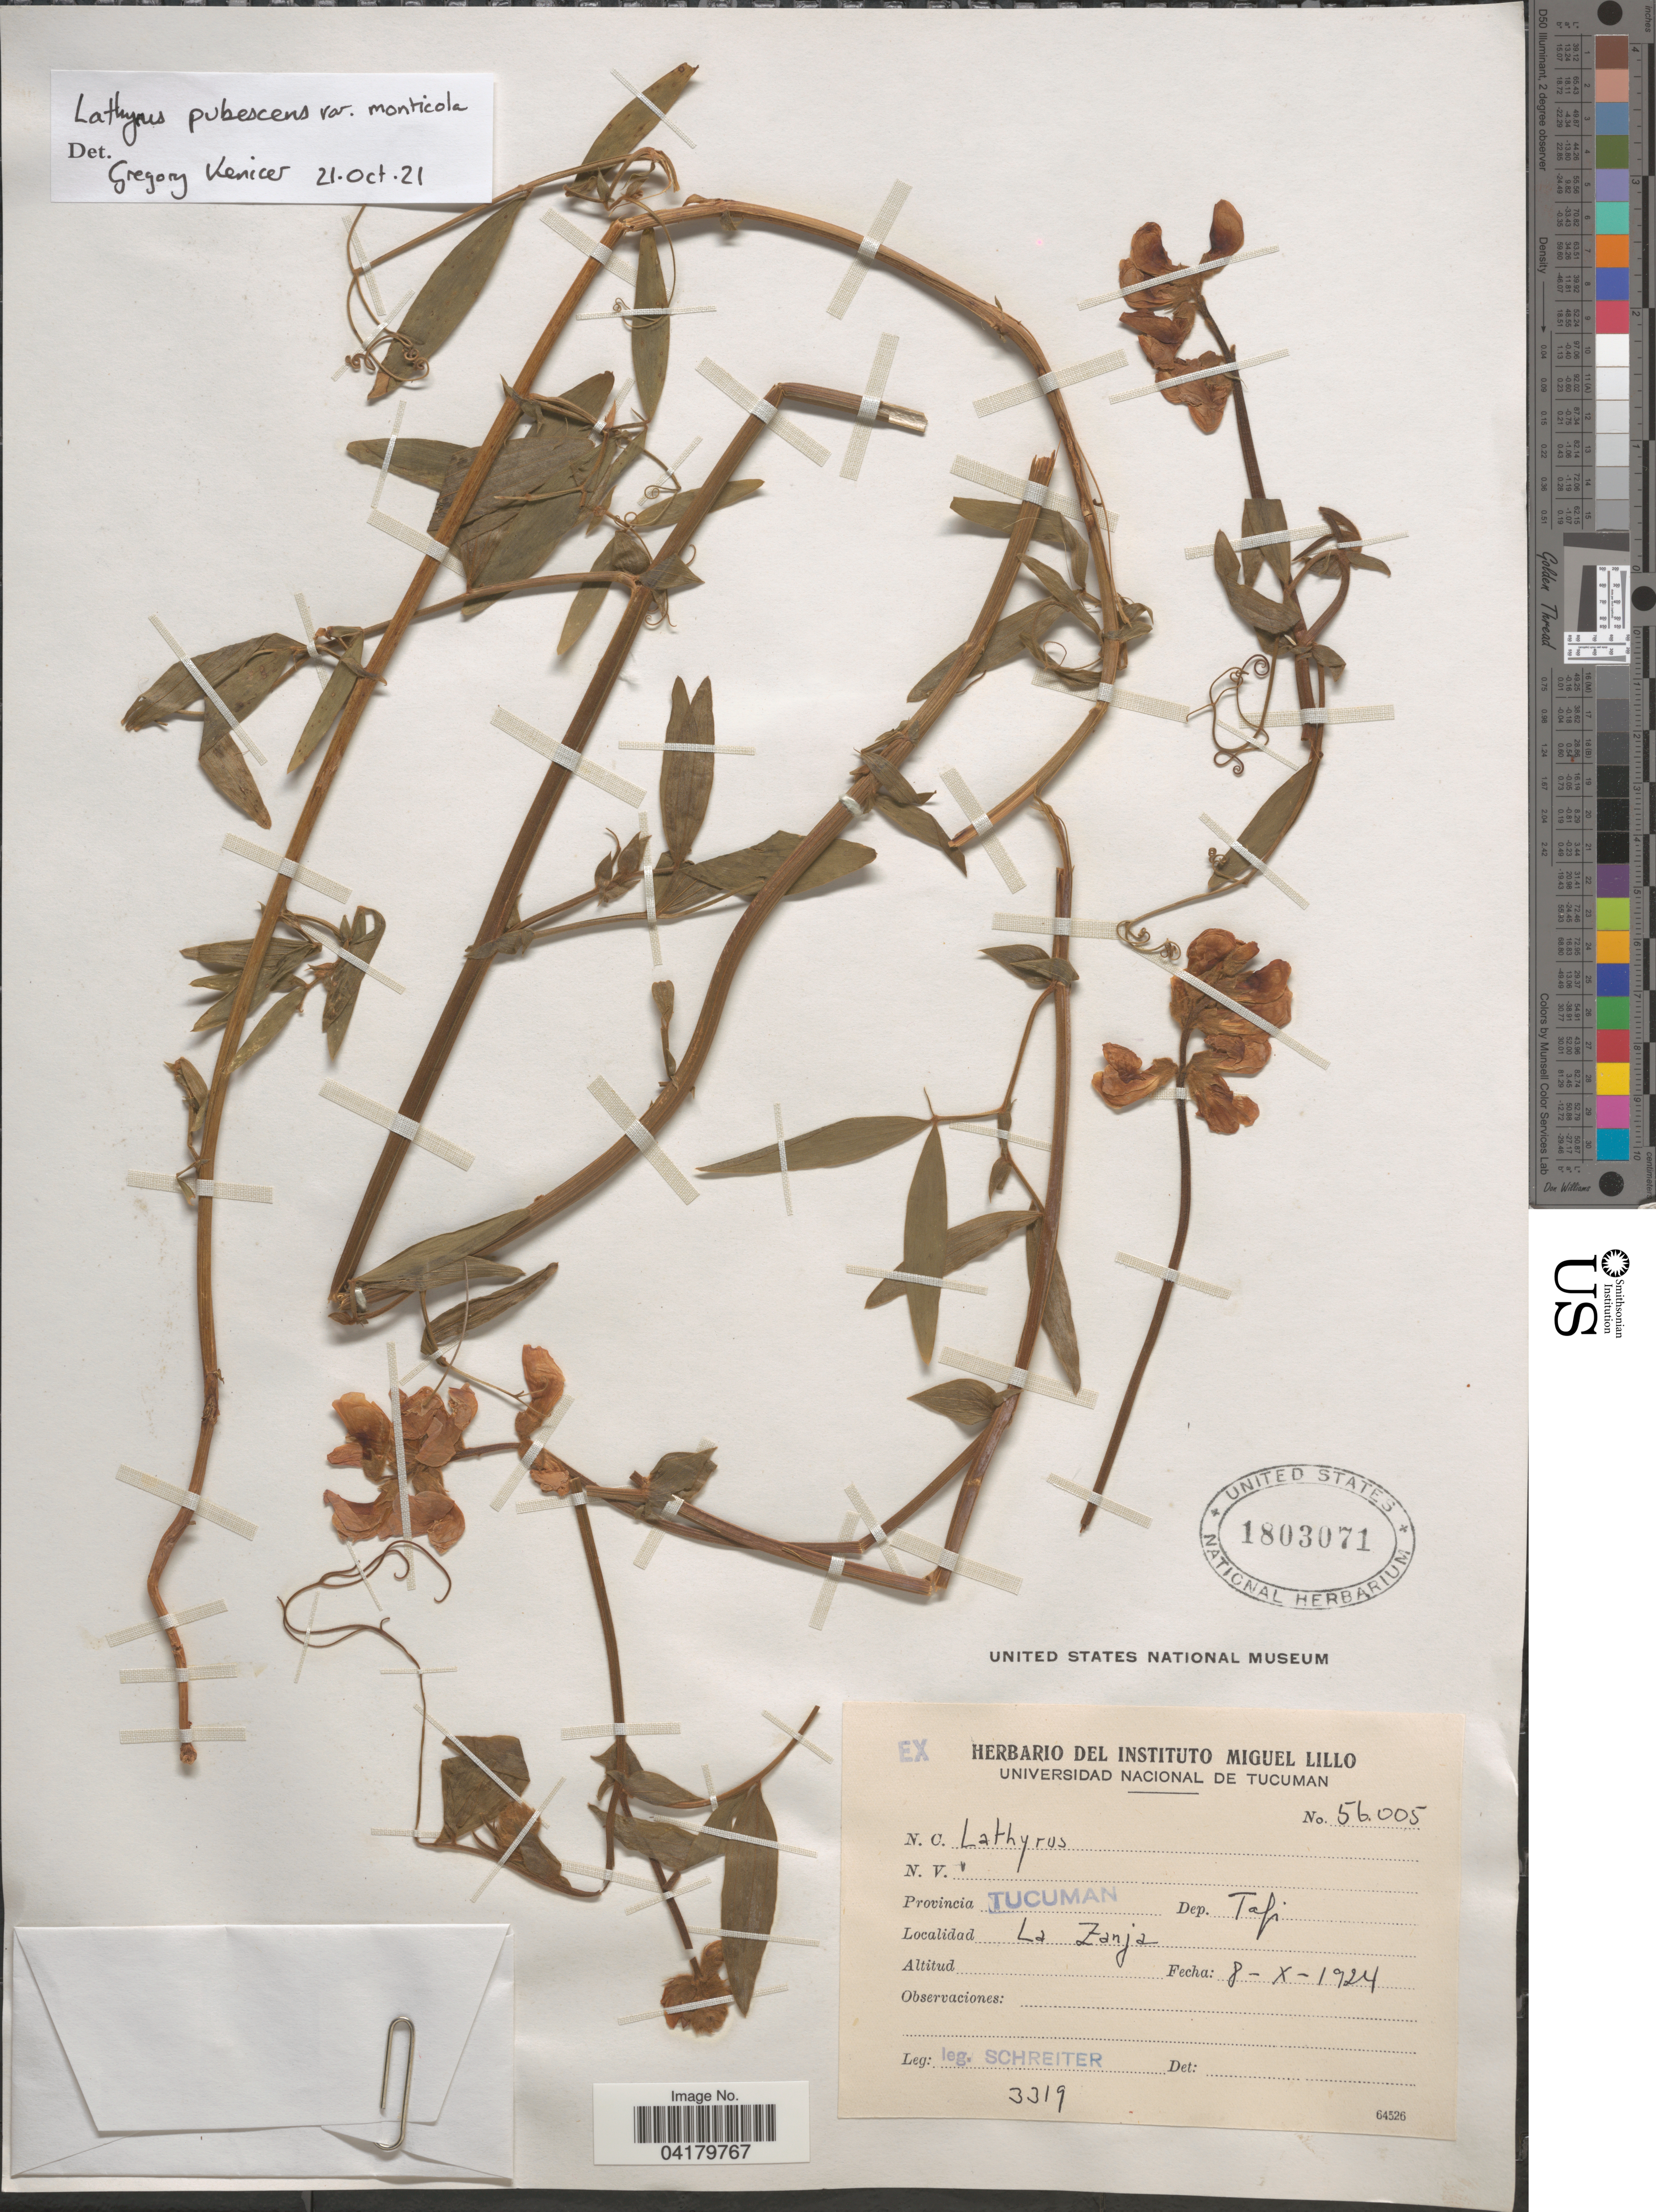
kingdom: Plantae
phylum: Tracheophyta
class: Magnoliopsida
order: Fabales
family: Fabaceae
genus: Lathyrus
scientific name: Lathyrus pubescens var. monticola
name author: Burkart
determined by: Kenicer, Gregory J.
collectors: -. Schreiter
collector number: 3319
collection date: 1924-10-08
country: Argentina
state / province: Tucuman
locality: Dep. Tapi. La Zanja.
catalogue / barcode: US 1803071